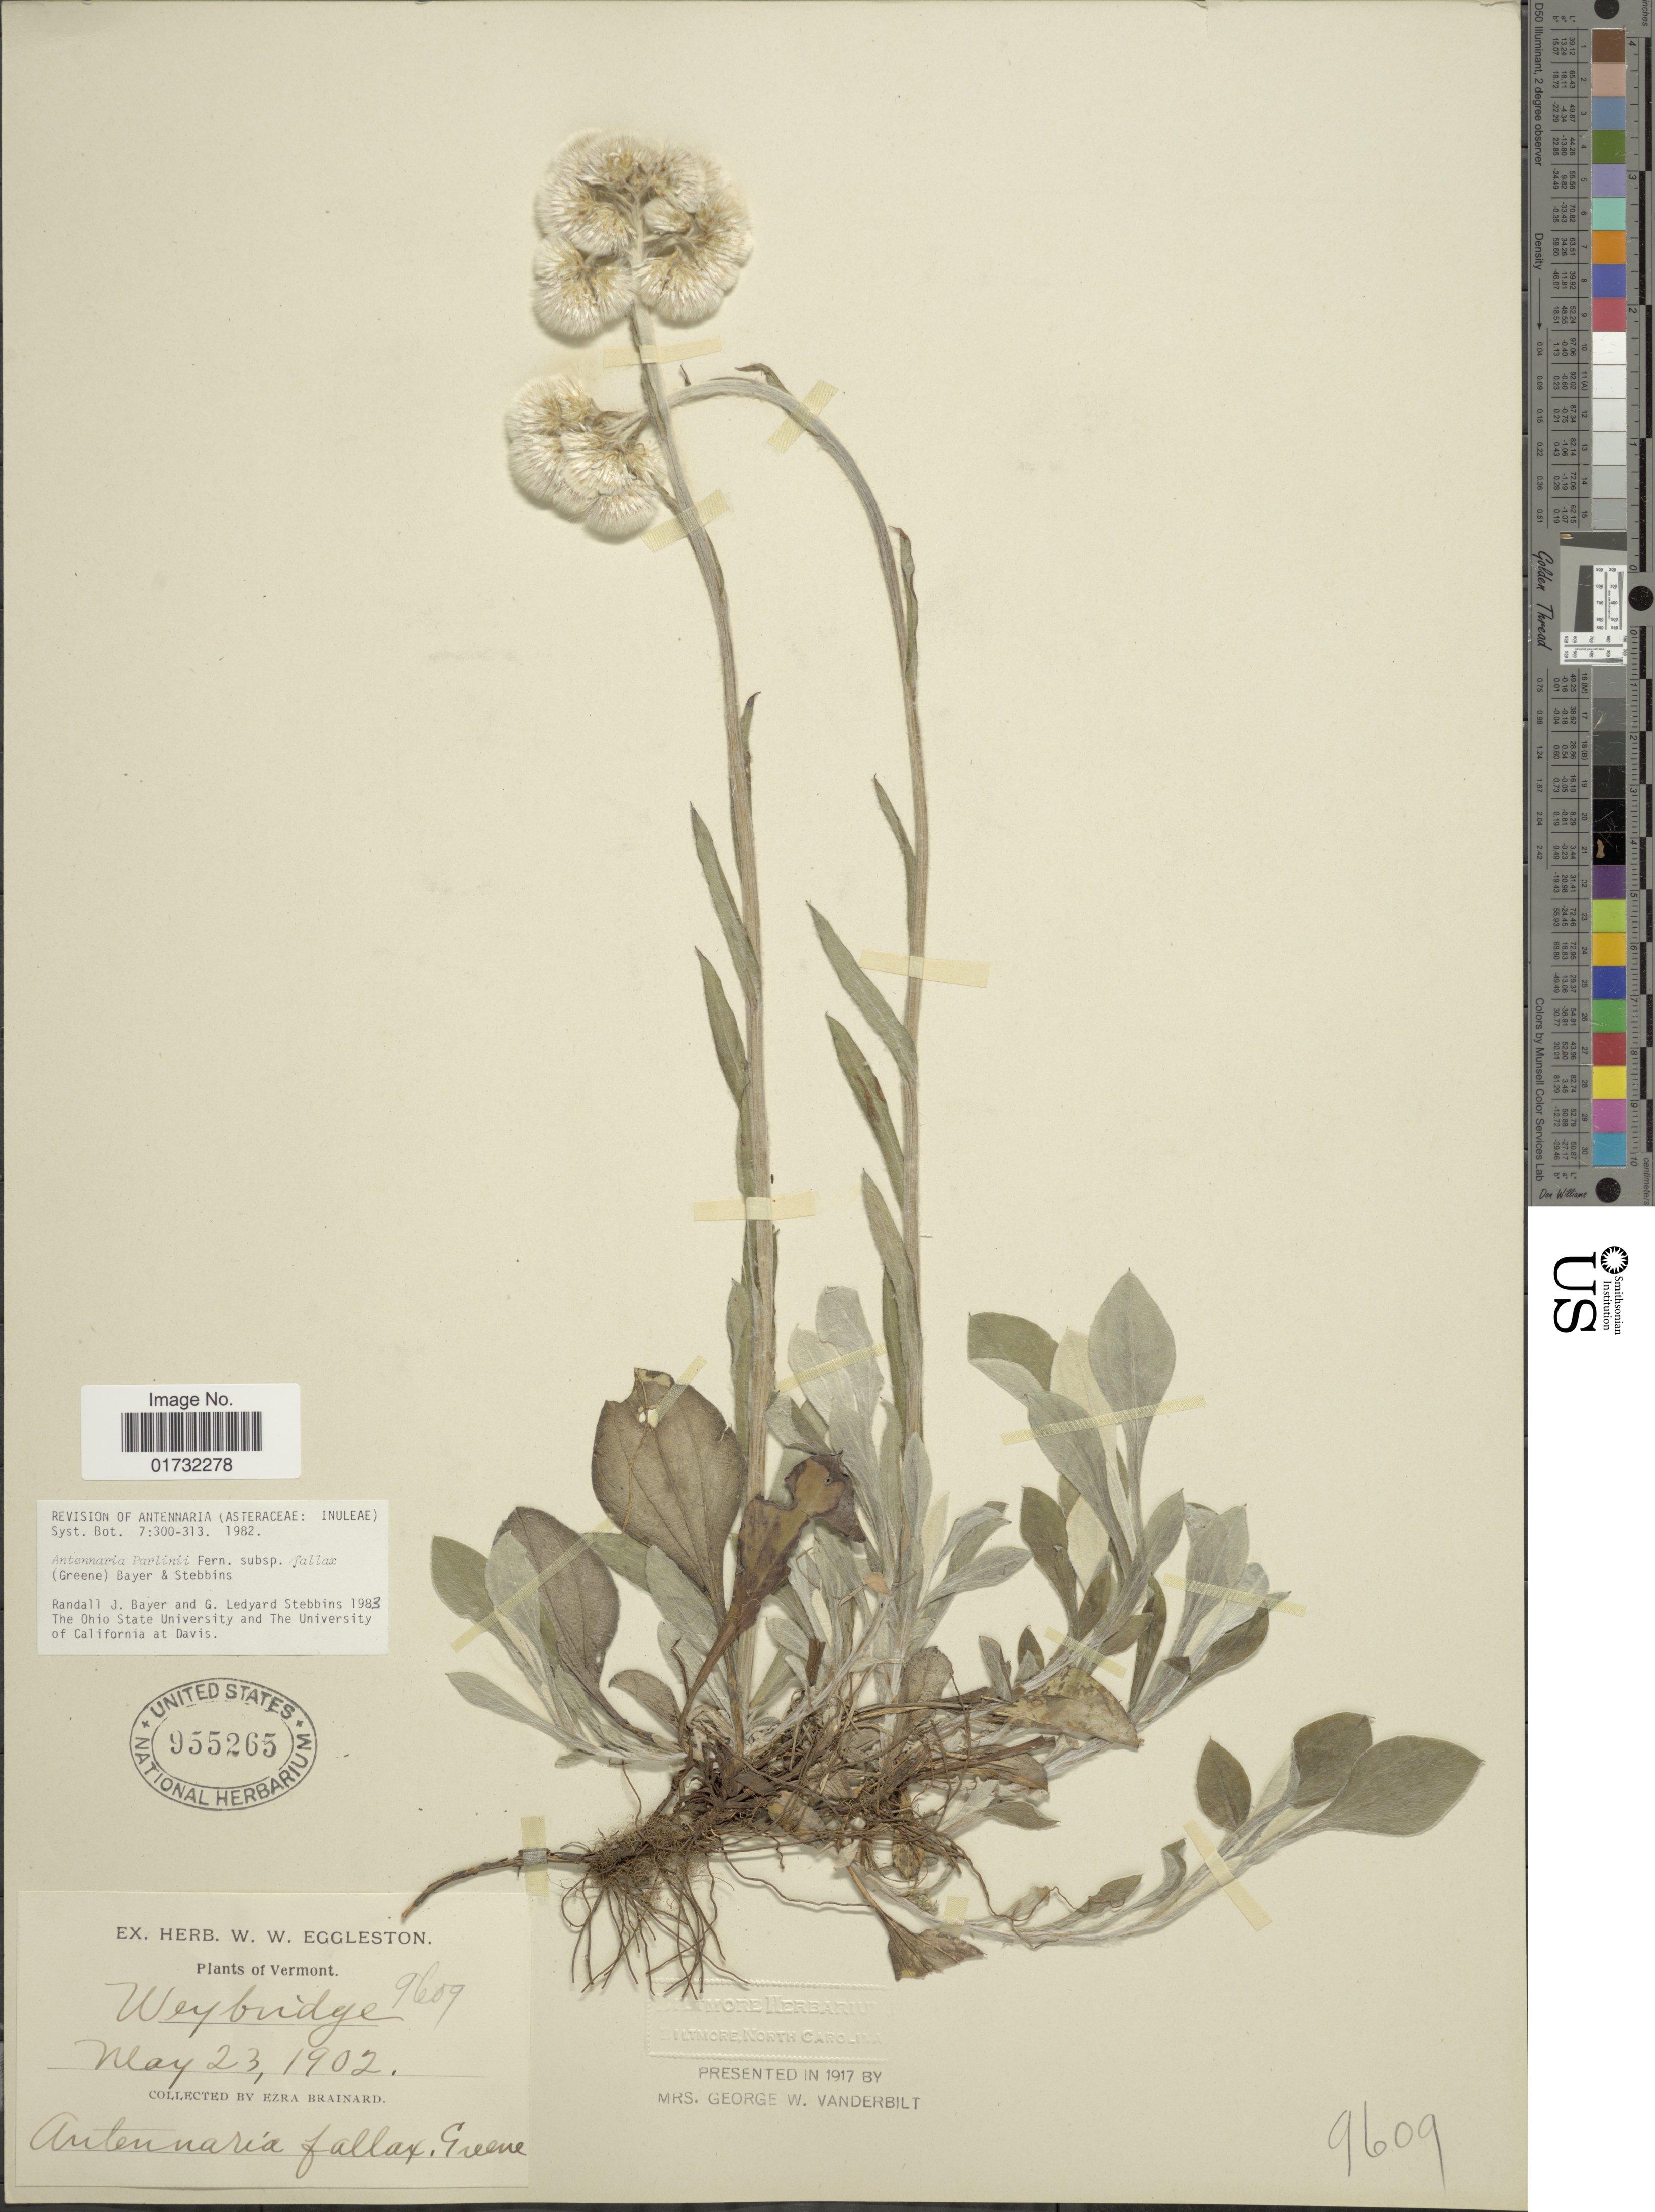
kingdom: Plantae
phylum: Tracheophyta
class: Magnoliopsida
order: Asterales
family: Asteraceae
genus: Antennaria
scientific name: Antennaria parlinii subsp. fallax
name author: (Greene) R.J. Bayer & Stebbins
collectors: E. Brainerd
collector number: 9609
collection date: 1902-05-23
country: United States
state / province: Vermont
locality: Weybridge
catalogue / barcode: US 955265